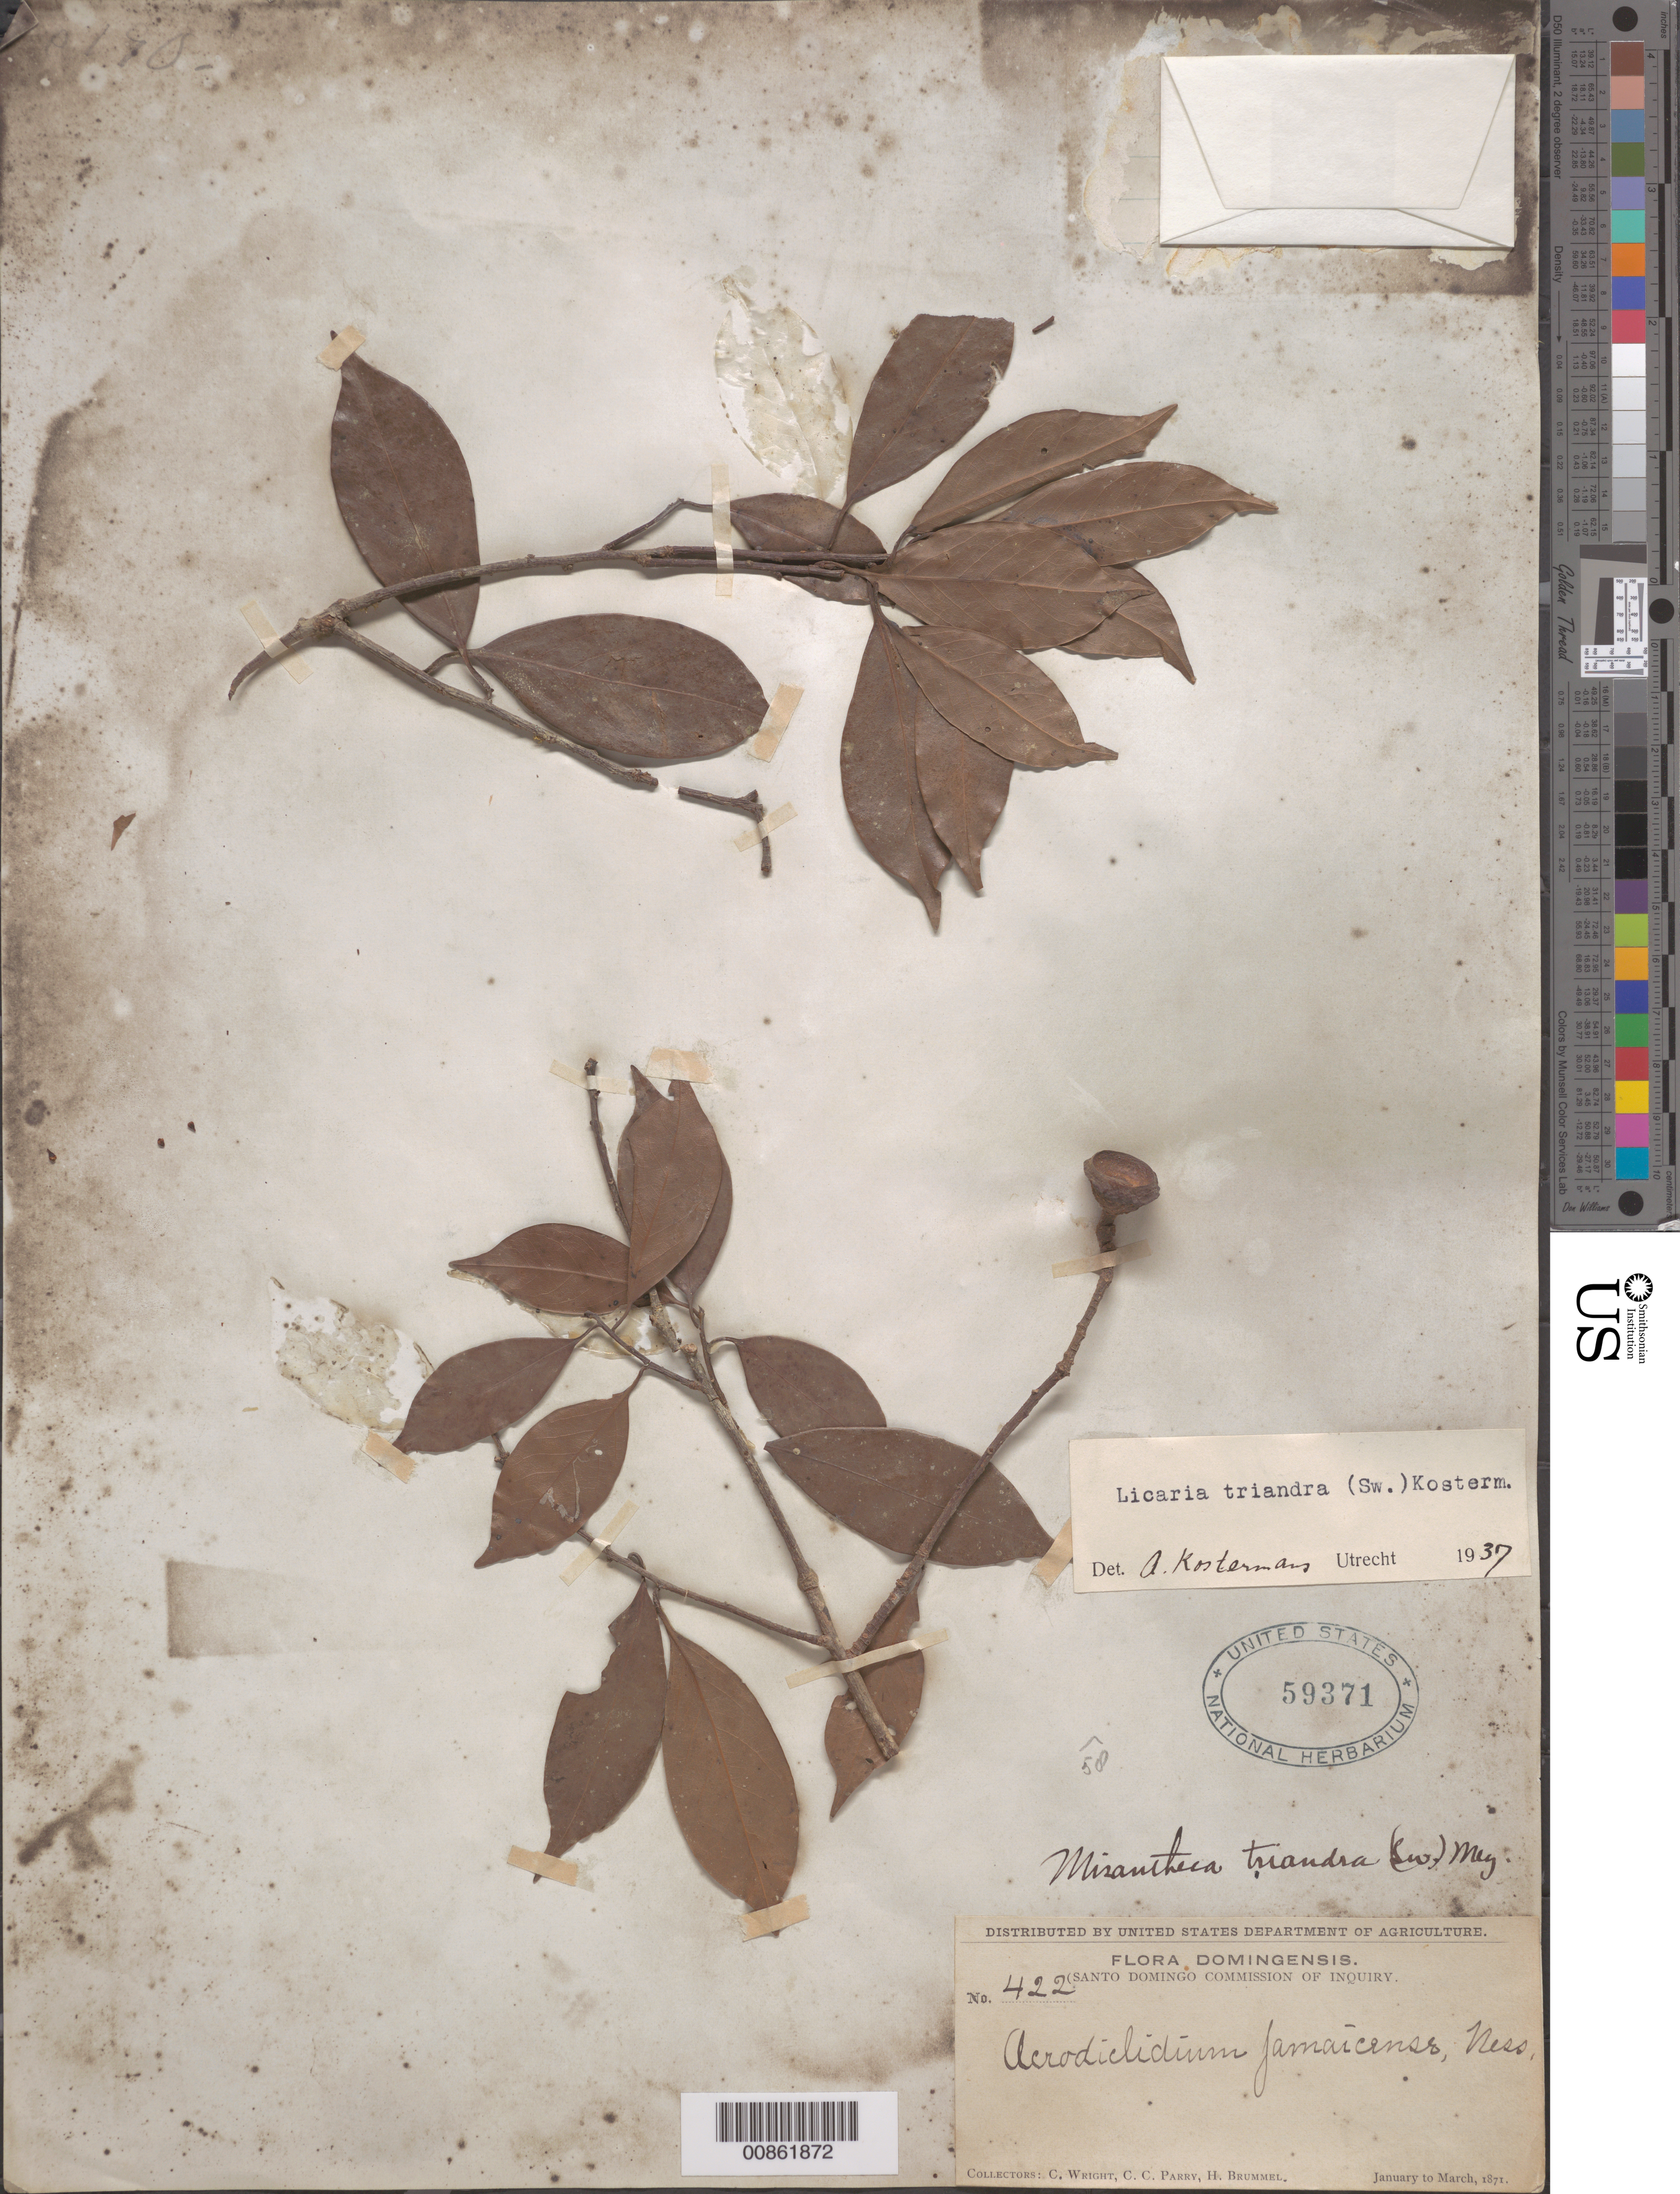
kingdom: Plantae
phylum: Tracheophyta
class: Magnoliopsida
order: Laurales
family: Lauraceae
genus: Licaria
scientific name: Licaria triandra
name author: (Sw.) Kosterm.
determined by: Kostermans, A. J. G. H.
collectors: C. Wright, C. C. Parry & H. Brummel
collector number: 422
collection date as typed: Jan 1871 to -- Mar 1871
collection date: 1871-01/1871-03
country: Dominican Republic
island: Hispaniola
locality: Dominican Republic.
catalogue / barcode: US 59371